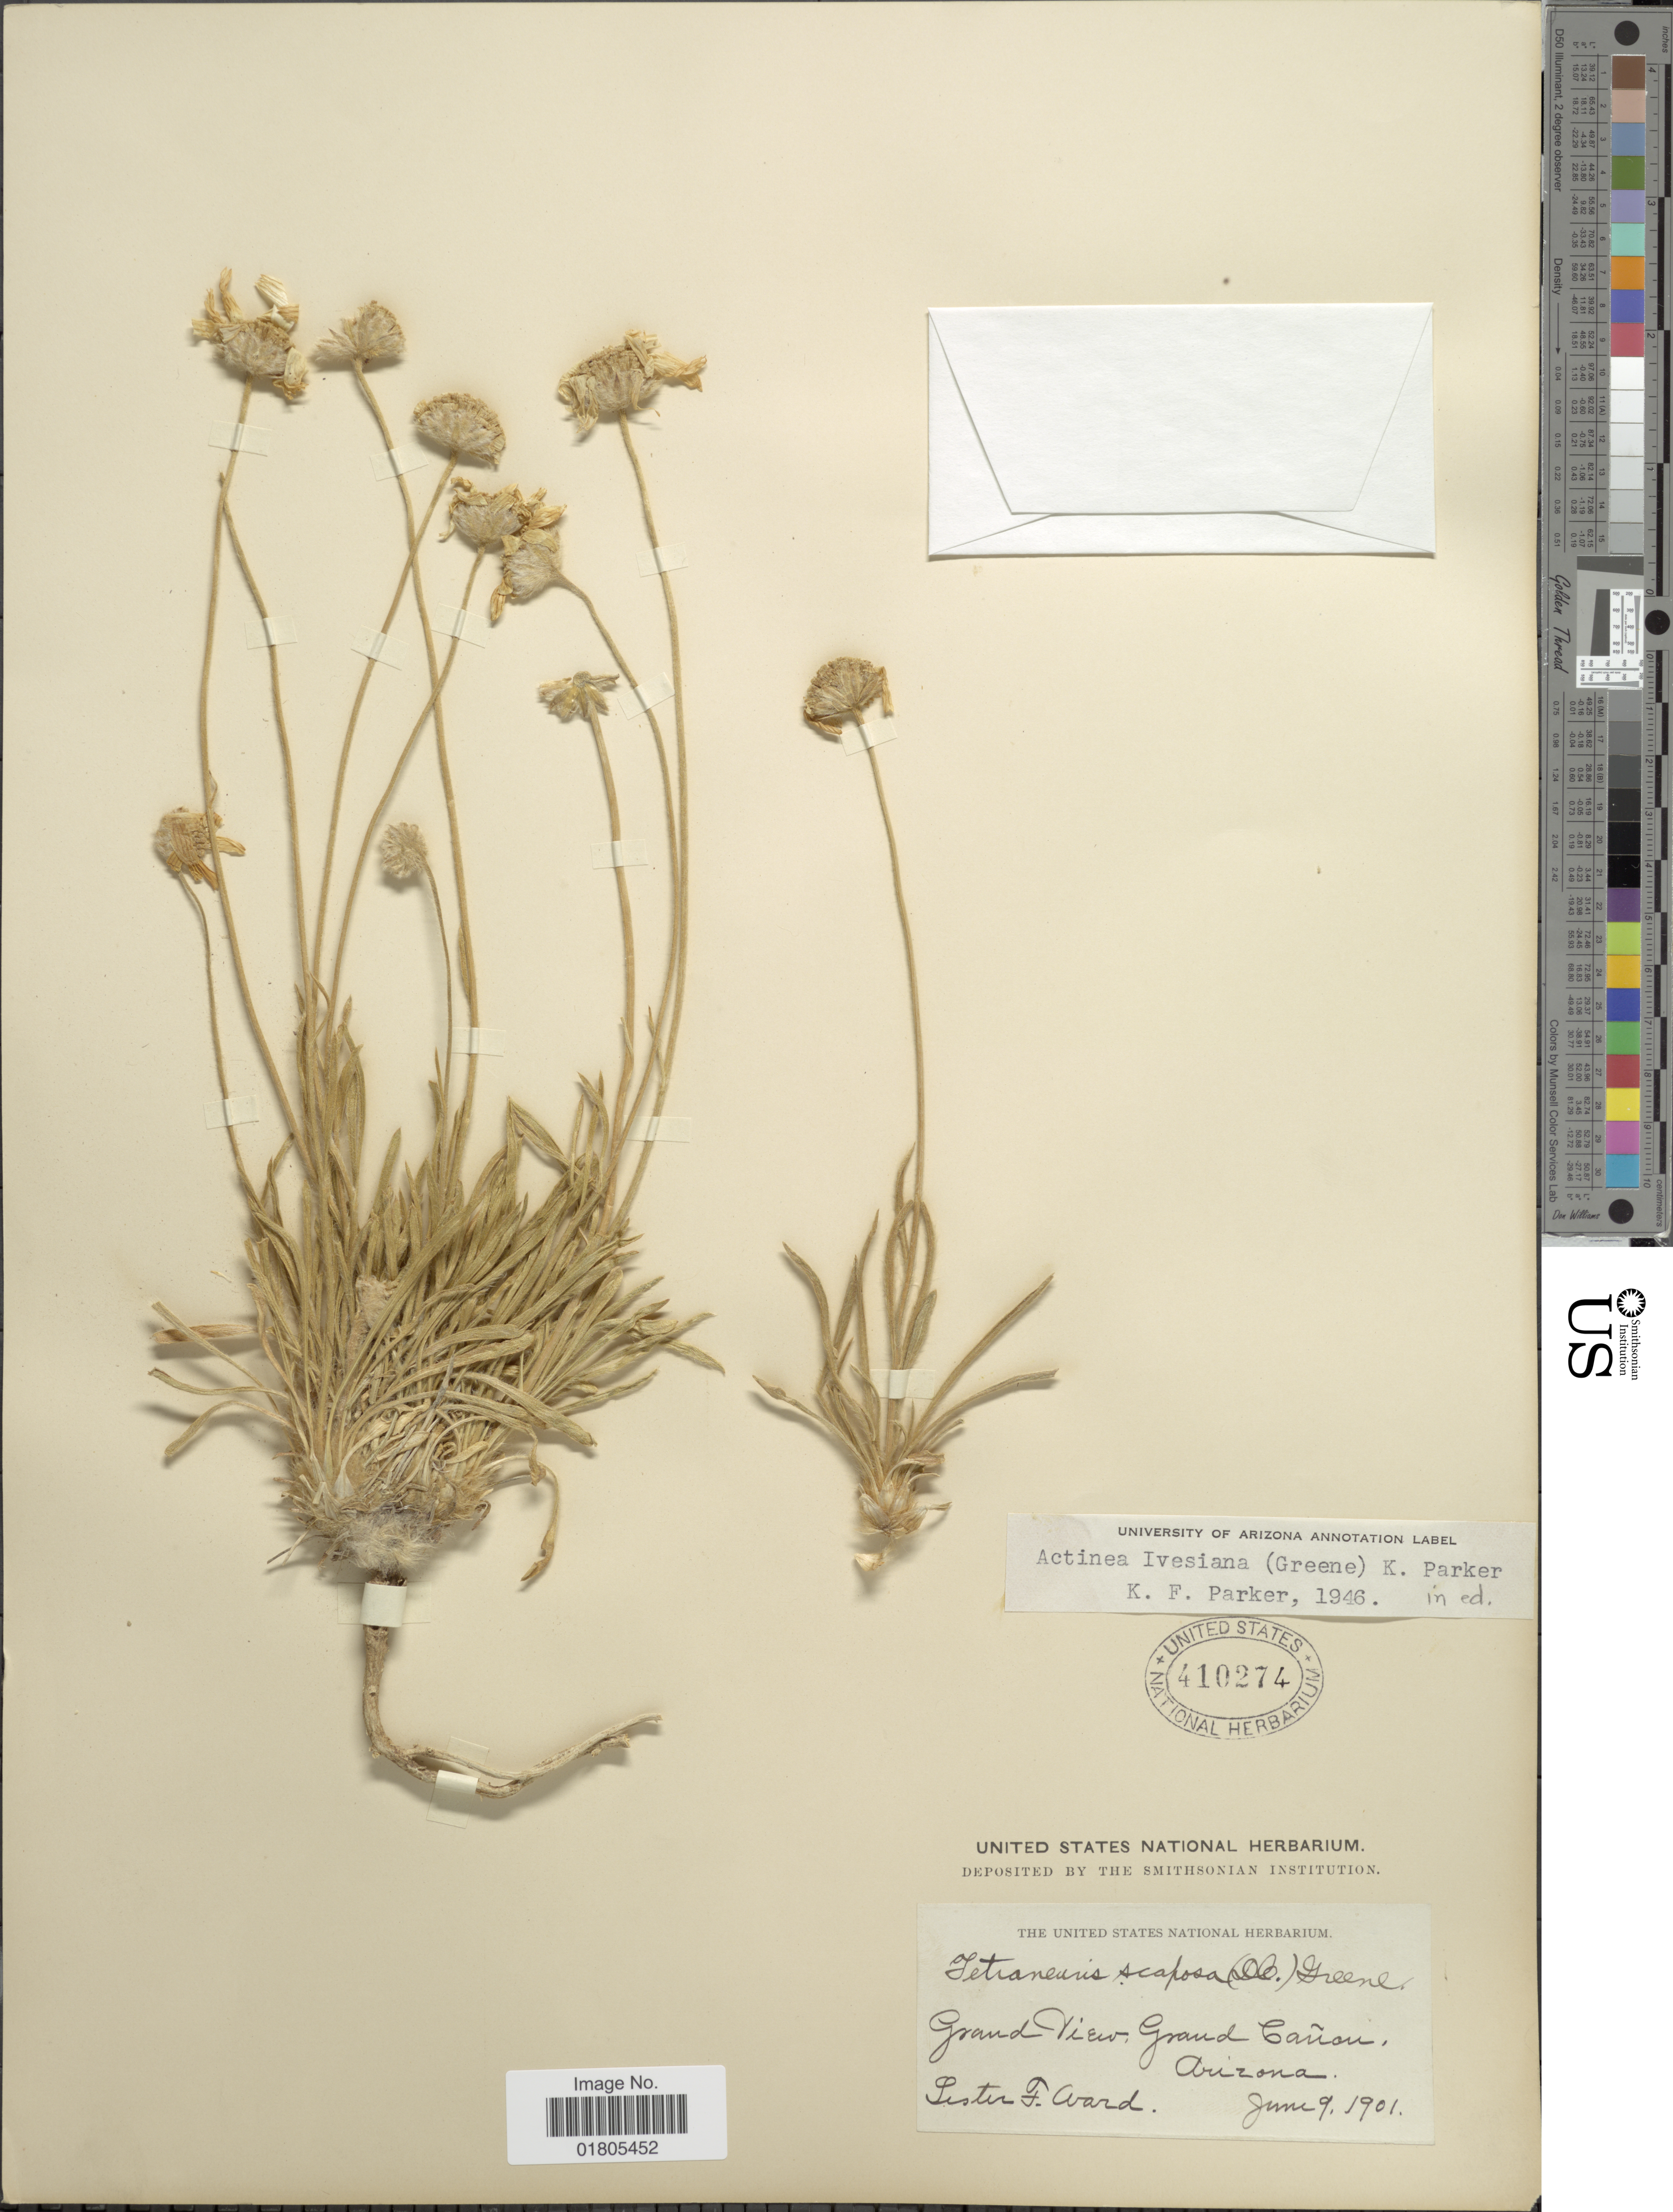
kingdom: Plantae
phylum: Tracheophyta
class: Magnoliopsida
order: Asterales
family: Asteraceae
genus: Actinea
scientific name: Actinea ivesiana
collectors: L. F. Ward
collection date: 1901-06-09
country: United States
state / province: Arizona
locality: Grand View, Grand Cañon, Arizona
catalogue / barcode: US 410274